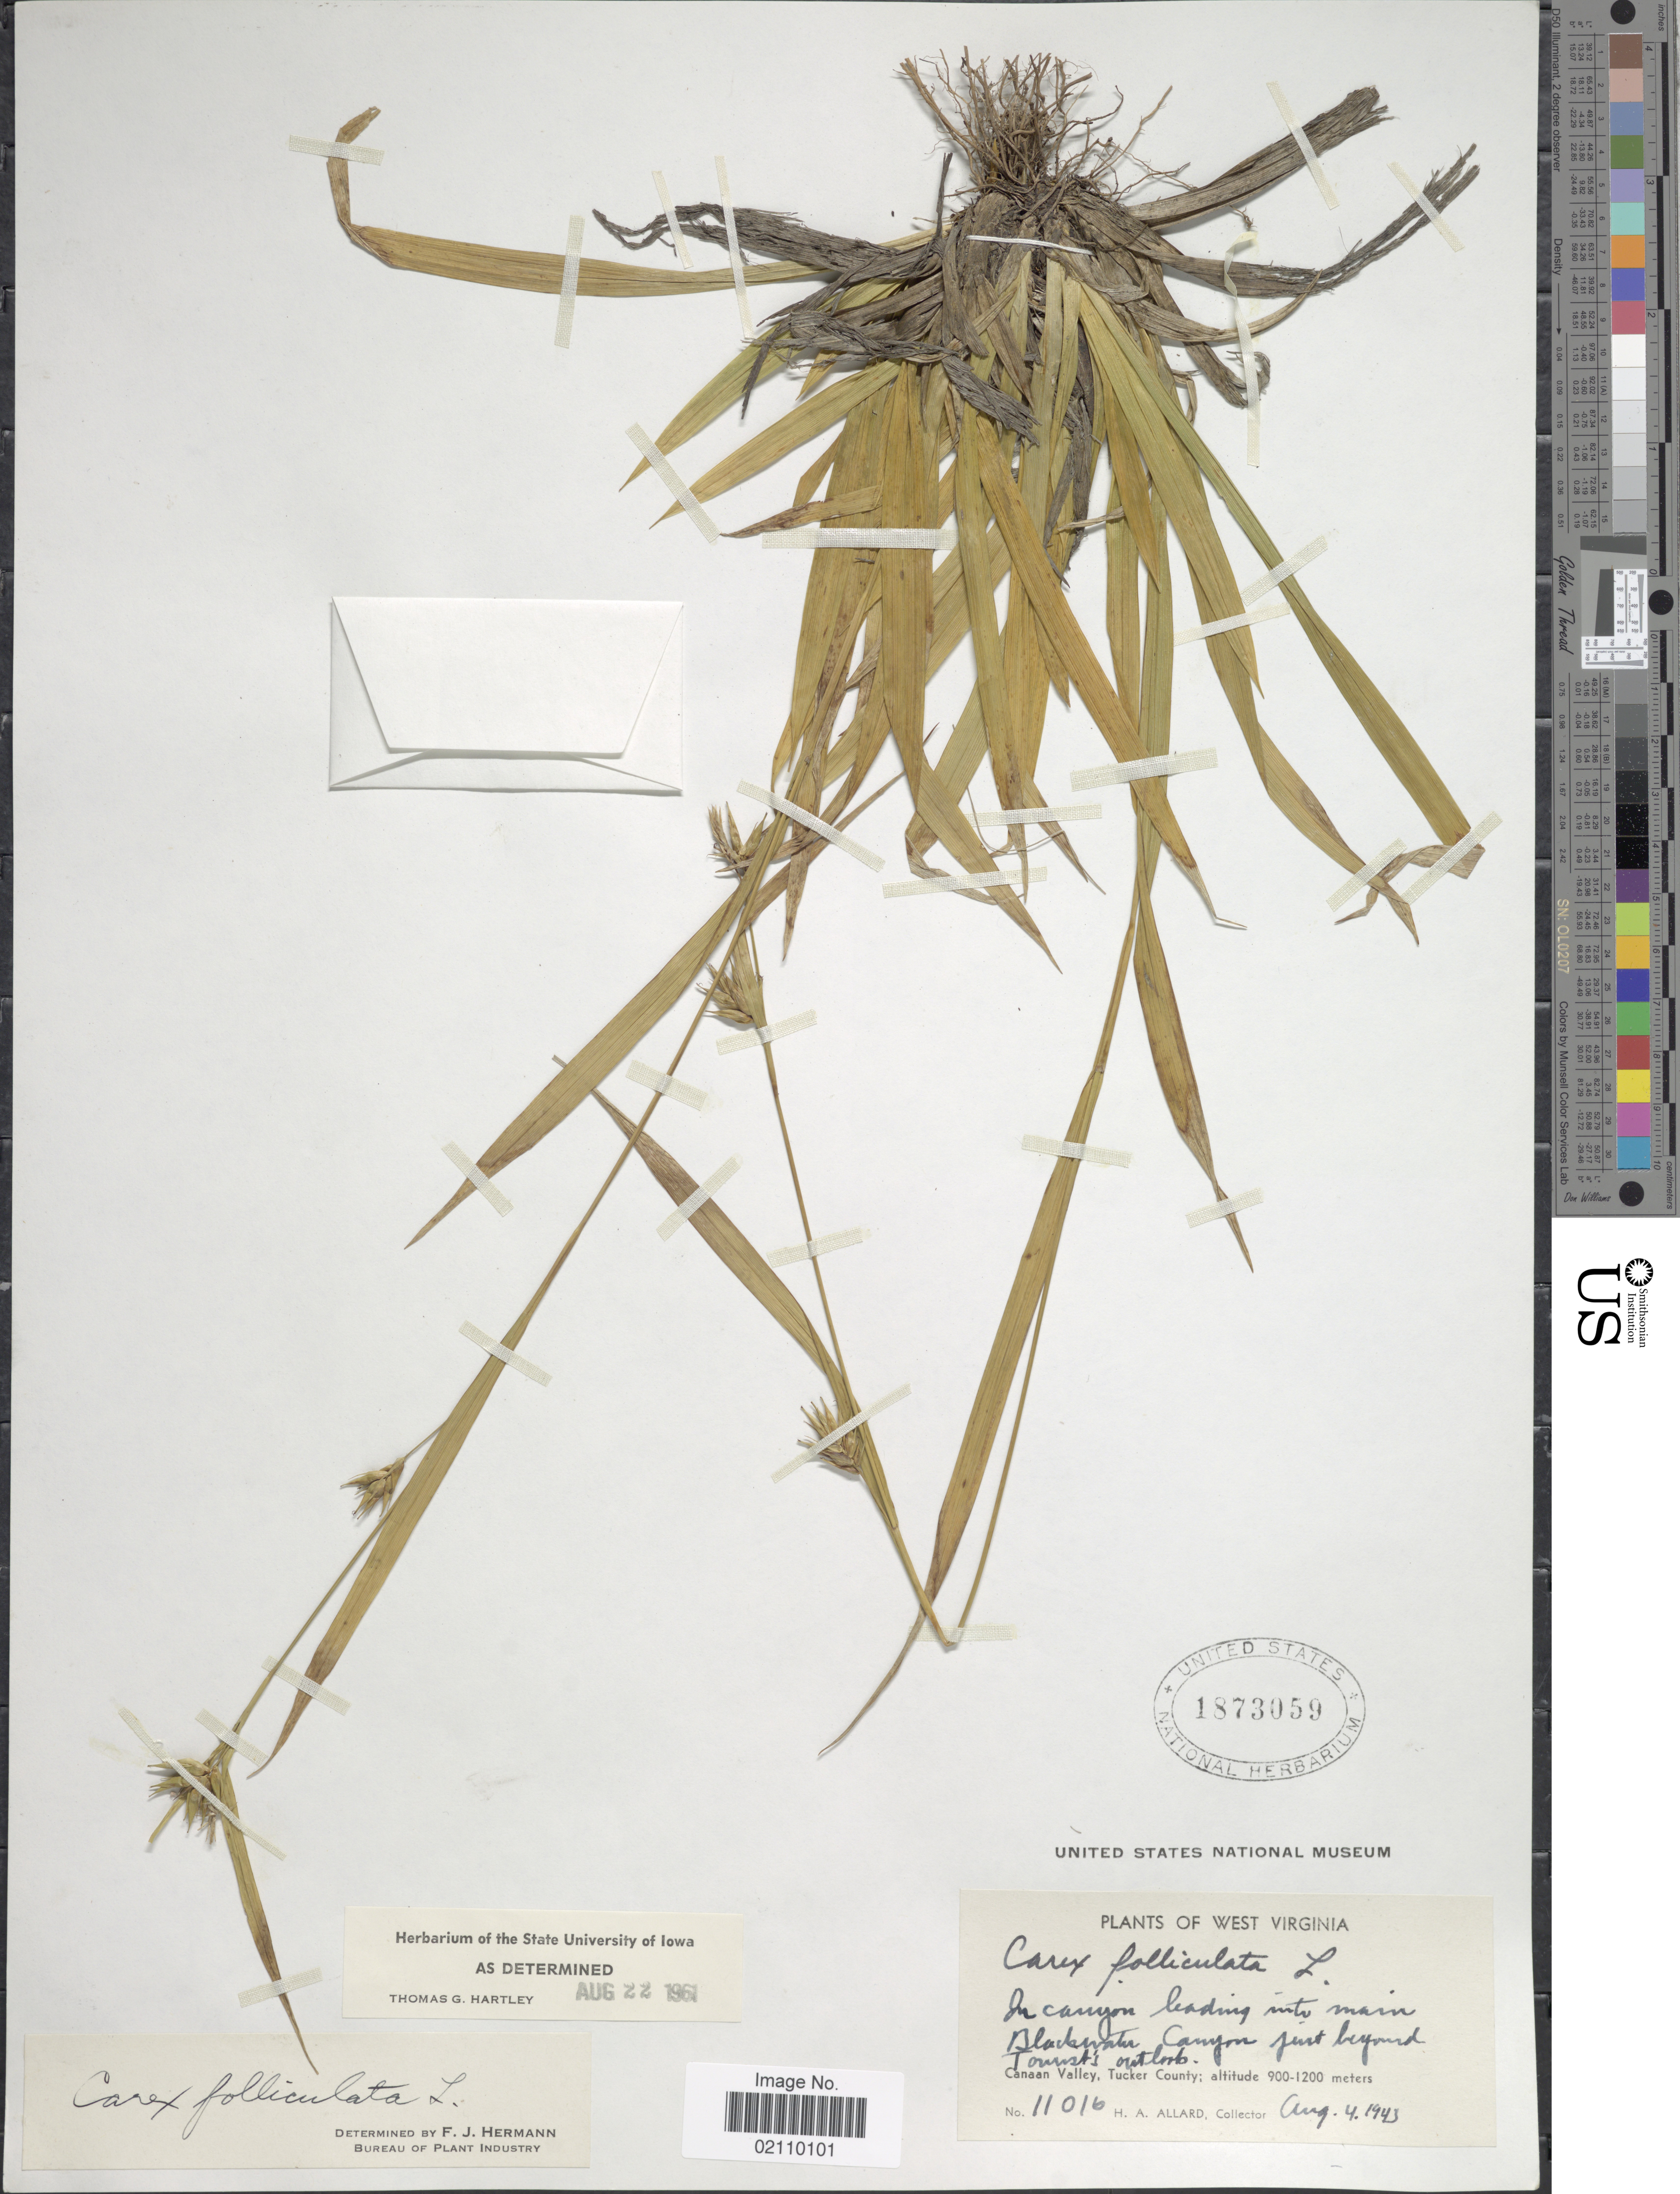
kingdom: Plantae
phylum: Tracheophyta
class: Liliopsida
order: Poales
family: Cyperaceae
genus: Carex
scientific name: Carex folliculata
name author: L.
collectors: H. A. Allard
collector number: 11016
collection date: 1943-08-04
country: United States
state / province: West Virginia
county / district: Tucker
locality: In canyon leading into main Blackwater Canyon just beyond Tourist's Outlook, Canaan Valley, Tucker County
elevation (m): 900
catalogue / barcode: US 1873059